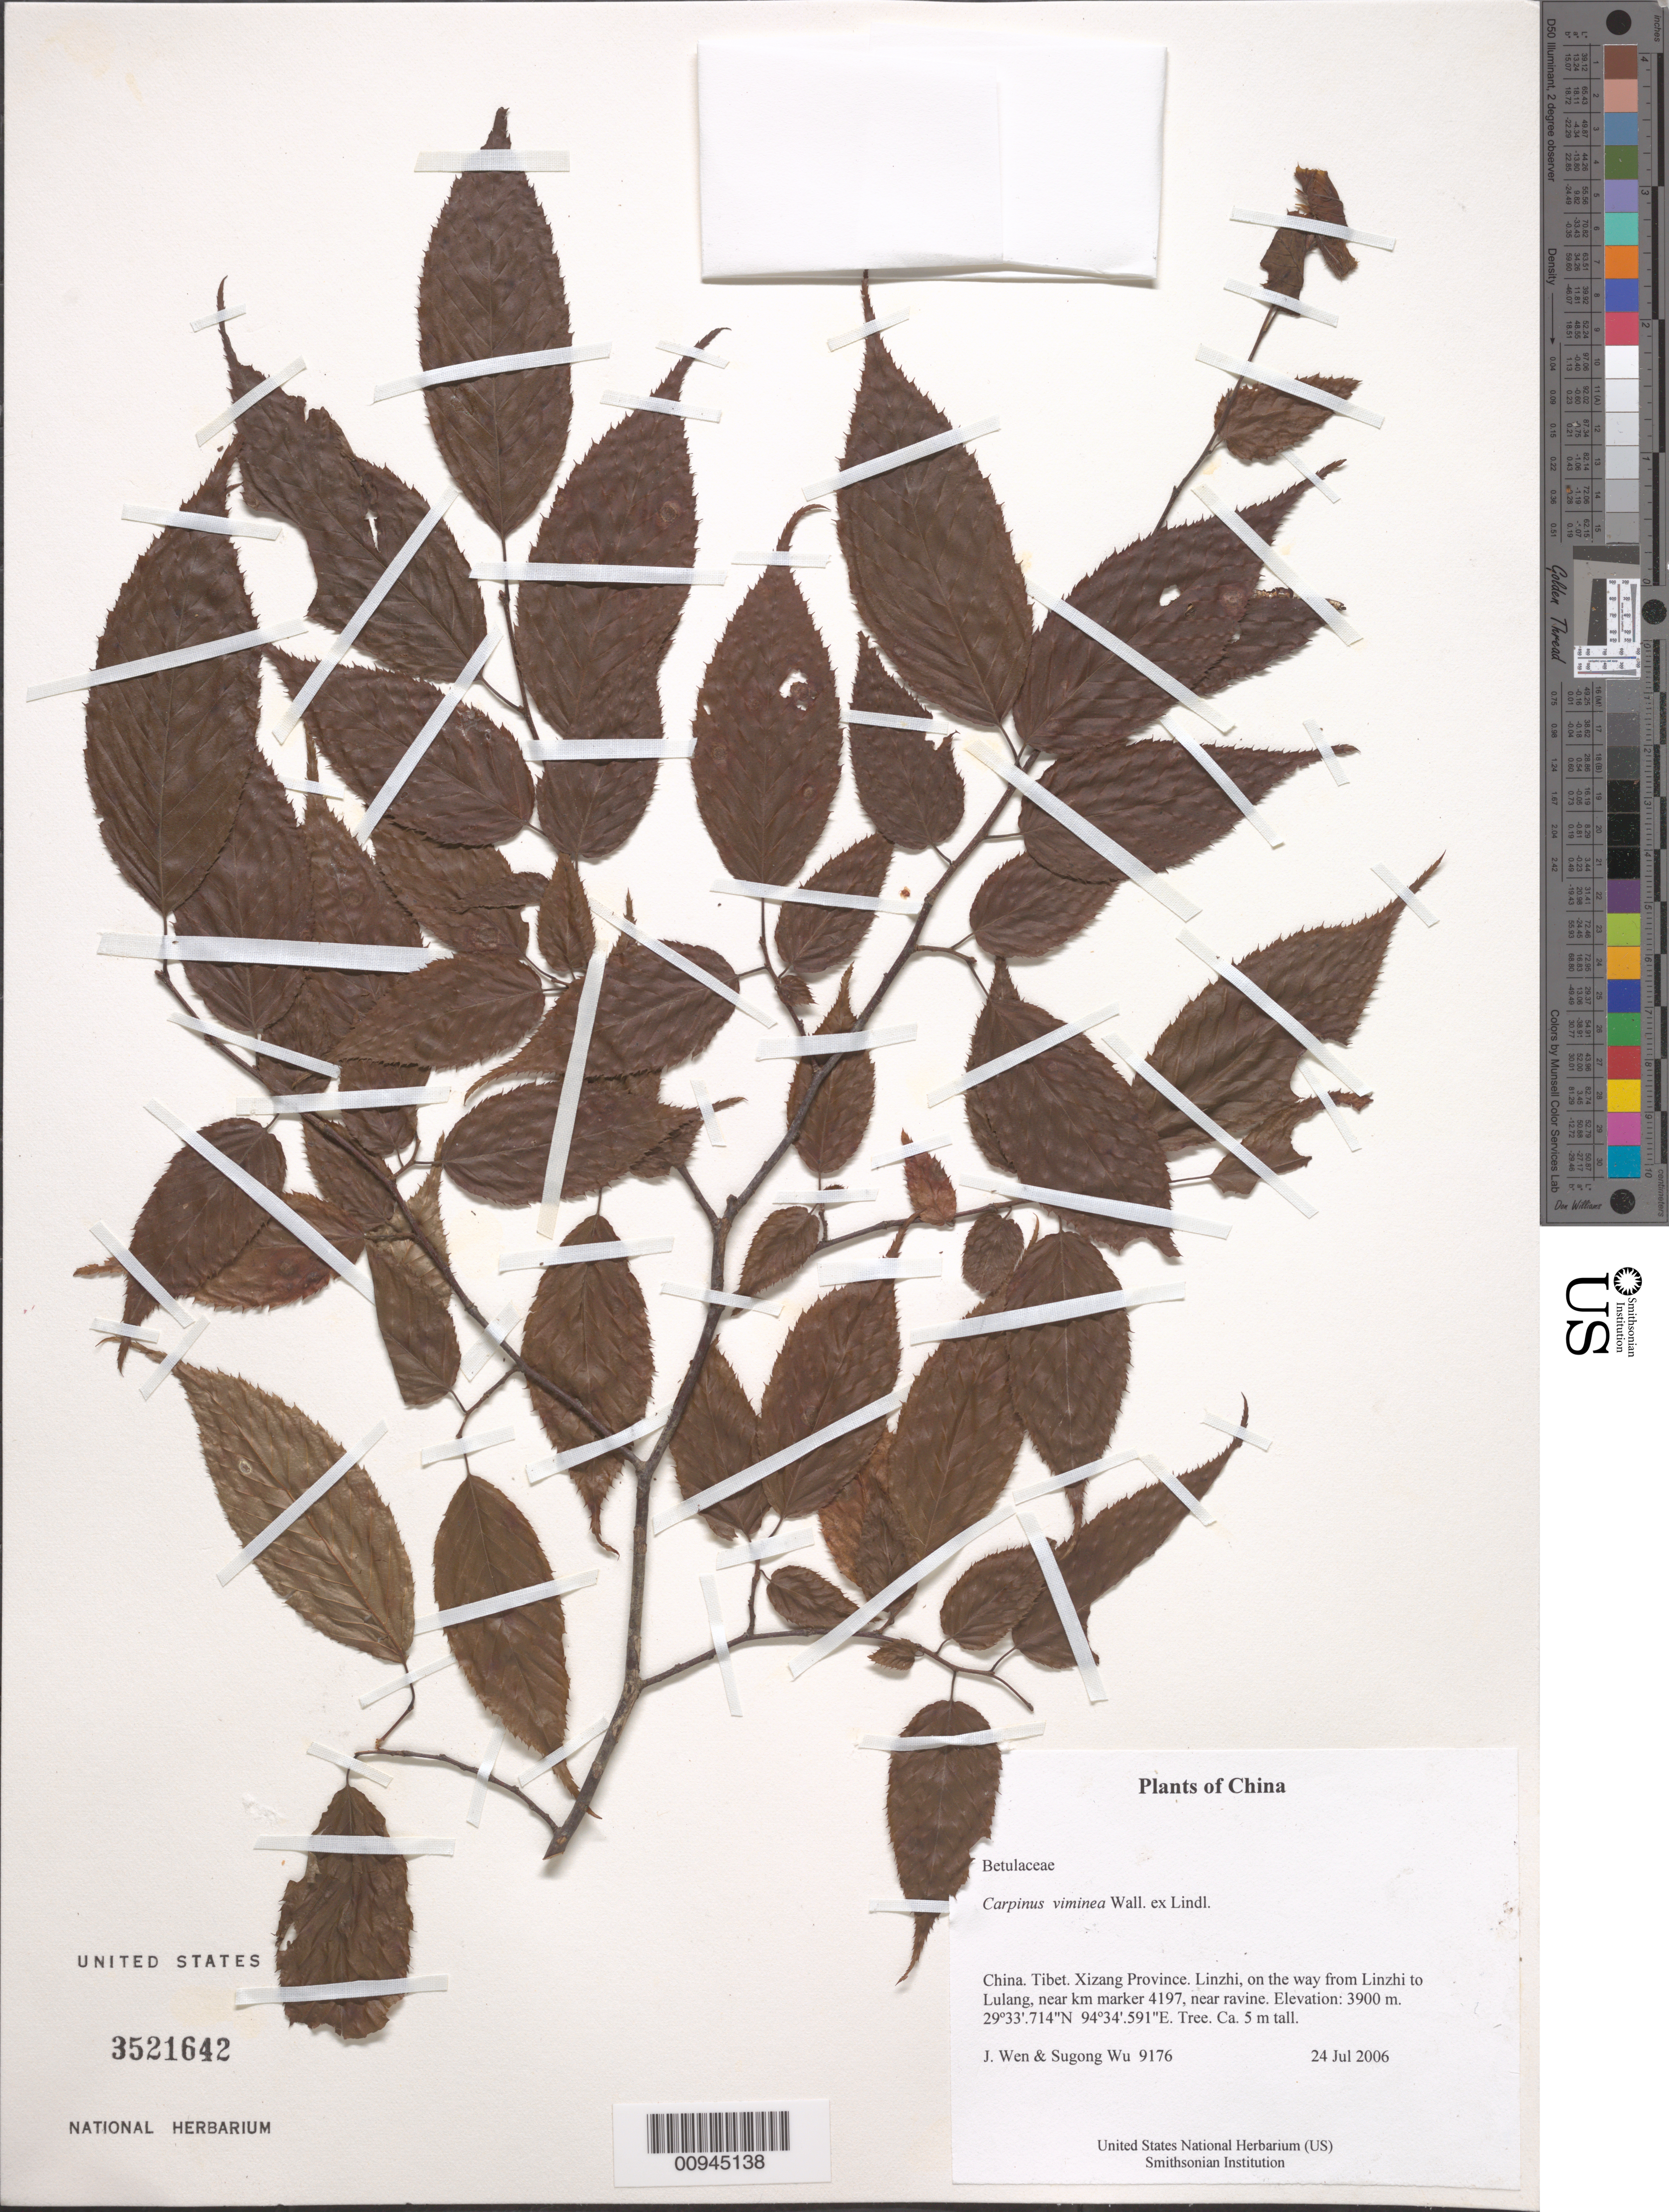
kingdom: Plantae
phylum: Tracheophyta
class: Magnoliopsida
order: Fagales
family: Betulaceae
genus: Carpinus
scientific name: Carpinus viminea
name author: Lindl. ex Wall.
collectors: J. Wen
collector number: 9176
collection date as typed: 24 Jul 2006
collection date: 2006-07-24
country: China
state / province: Xizang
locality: Xizang Province. Linzhi, on the way from Linzhi to Lulang, near km marker 4197, near ravine.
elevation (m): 3900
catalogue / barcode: US 3521642